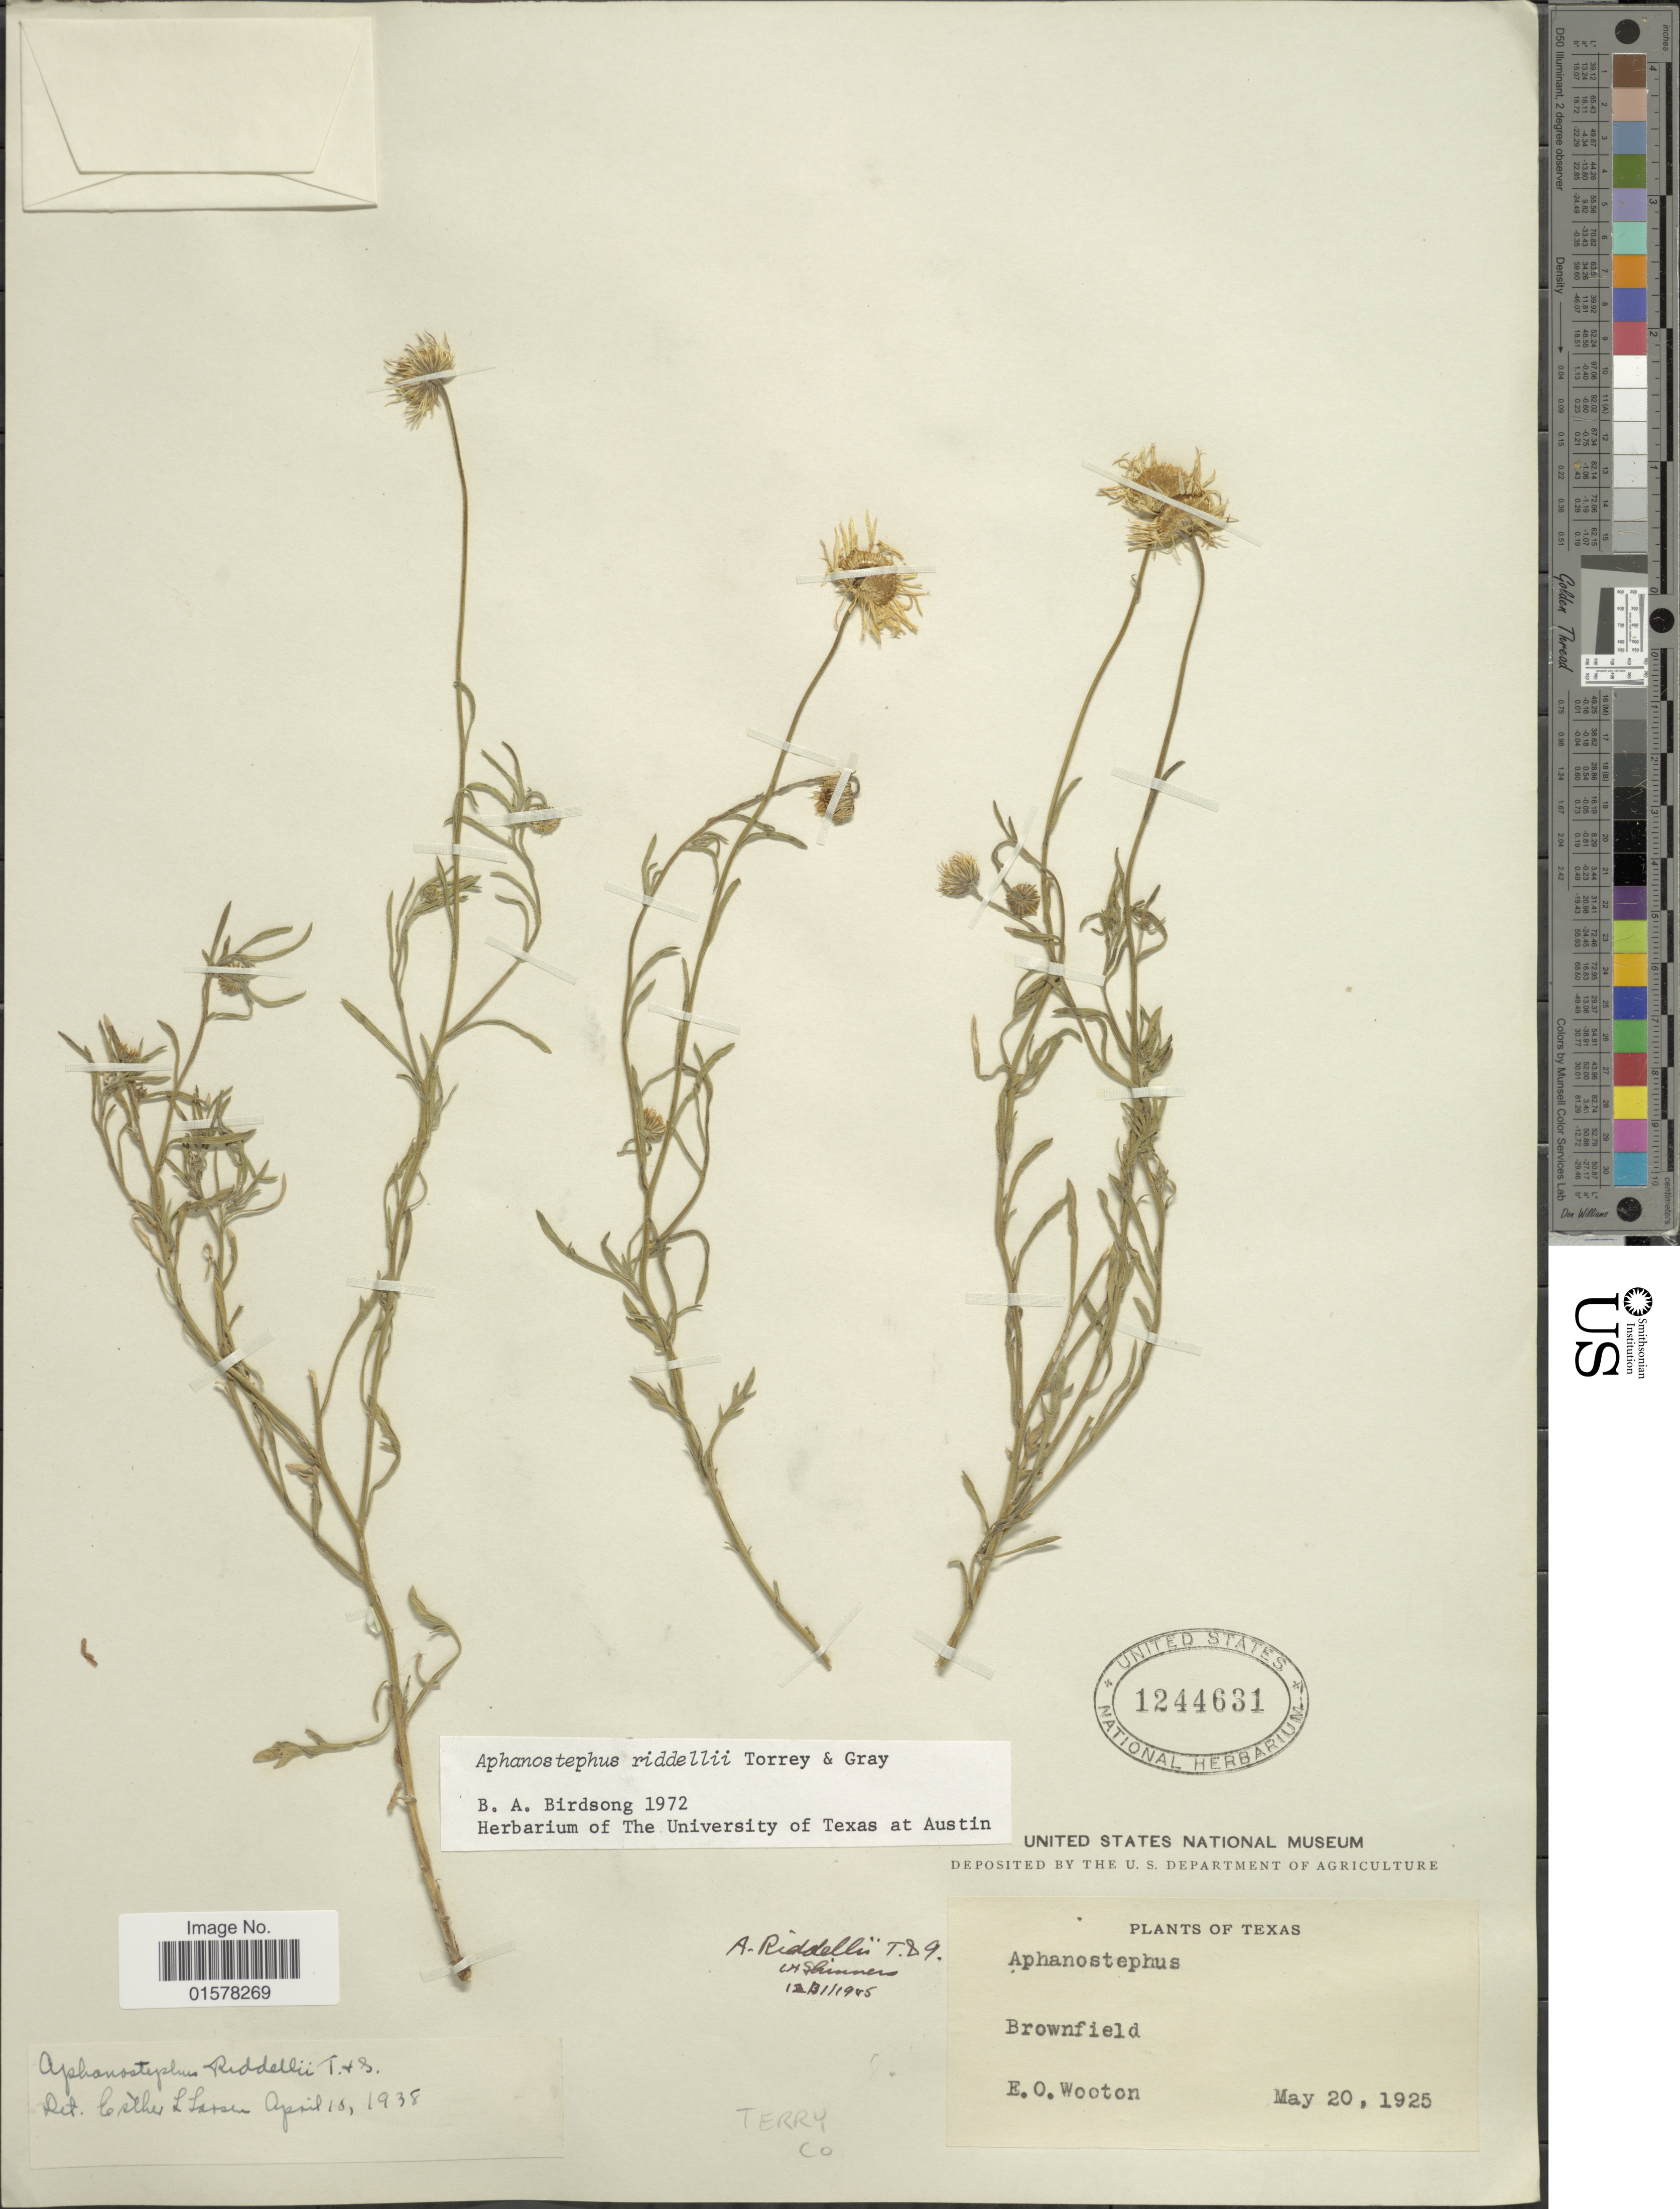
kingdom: Plantae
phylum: Tracheophyta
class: Magnoliopsida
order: Asterales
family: Asteraceae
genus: Aphanostephus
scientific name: Aphanostephus riddellii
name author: Torr. & A. Gray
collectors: E. O. Wooton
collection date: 1925-05-20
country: United States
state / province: Texas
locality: Brownfield, Texas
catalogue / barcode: US 1244631